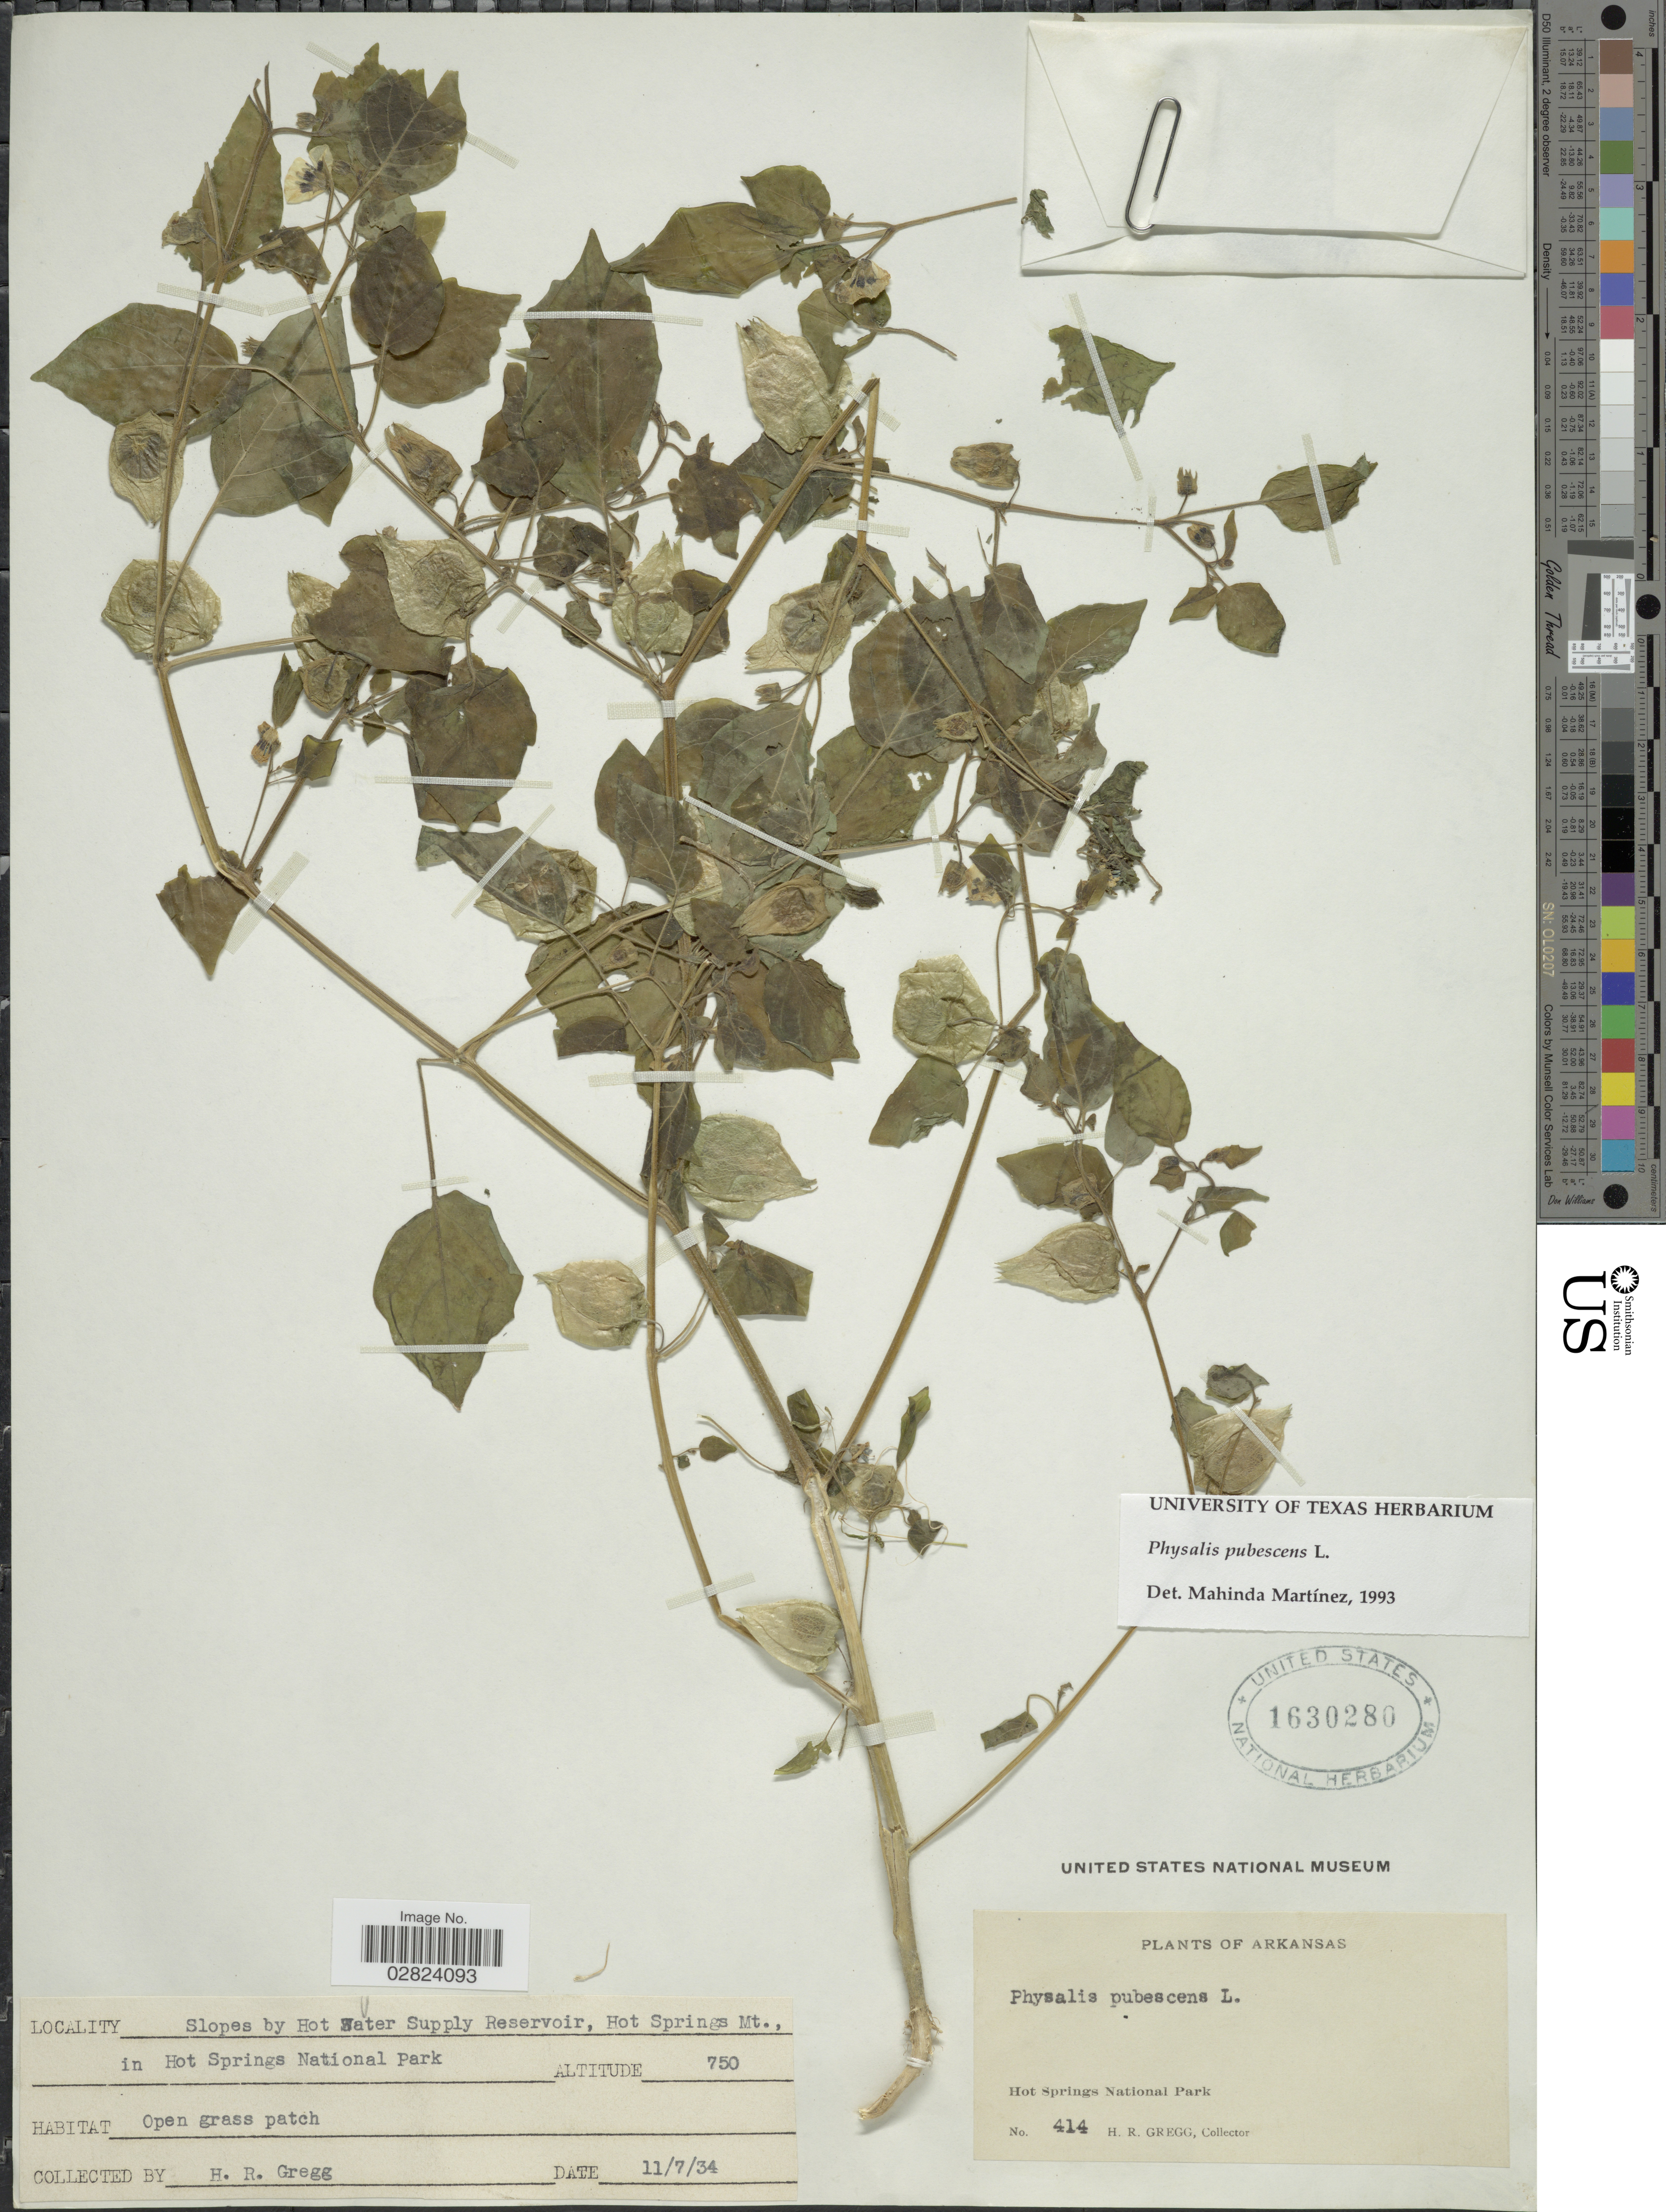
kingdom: Plantae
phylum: Tracheophyta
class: Magnoliopsida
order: Solanales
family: Solanaceae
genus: Physalis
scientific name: Physalis pubescens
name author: L.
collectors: H. Gregg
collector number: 414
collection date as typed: Transcribed d/m/y: 11/7/34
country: United States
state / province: Arkansas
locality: Slopes by Hot Water Supply Reservoir, Hot Springs Mt., in Hot Springs National Park.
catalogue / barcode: US 1630280